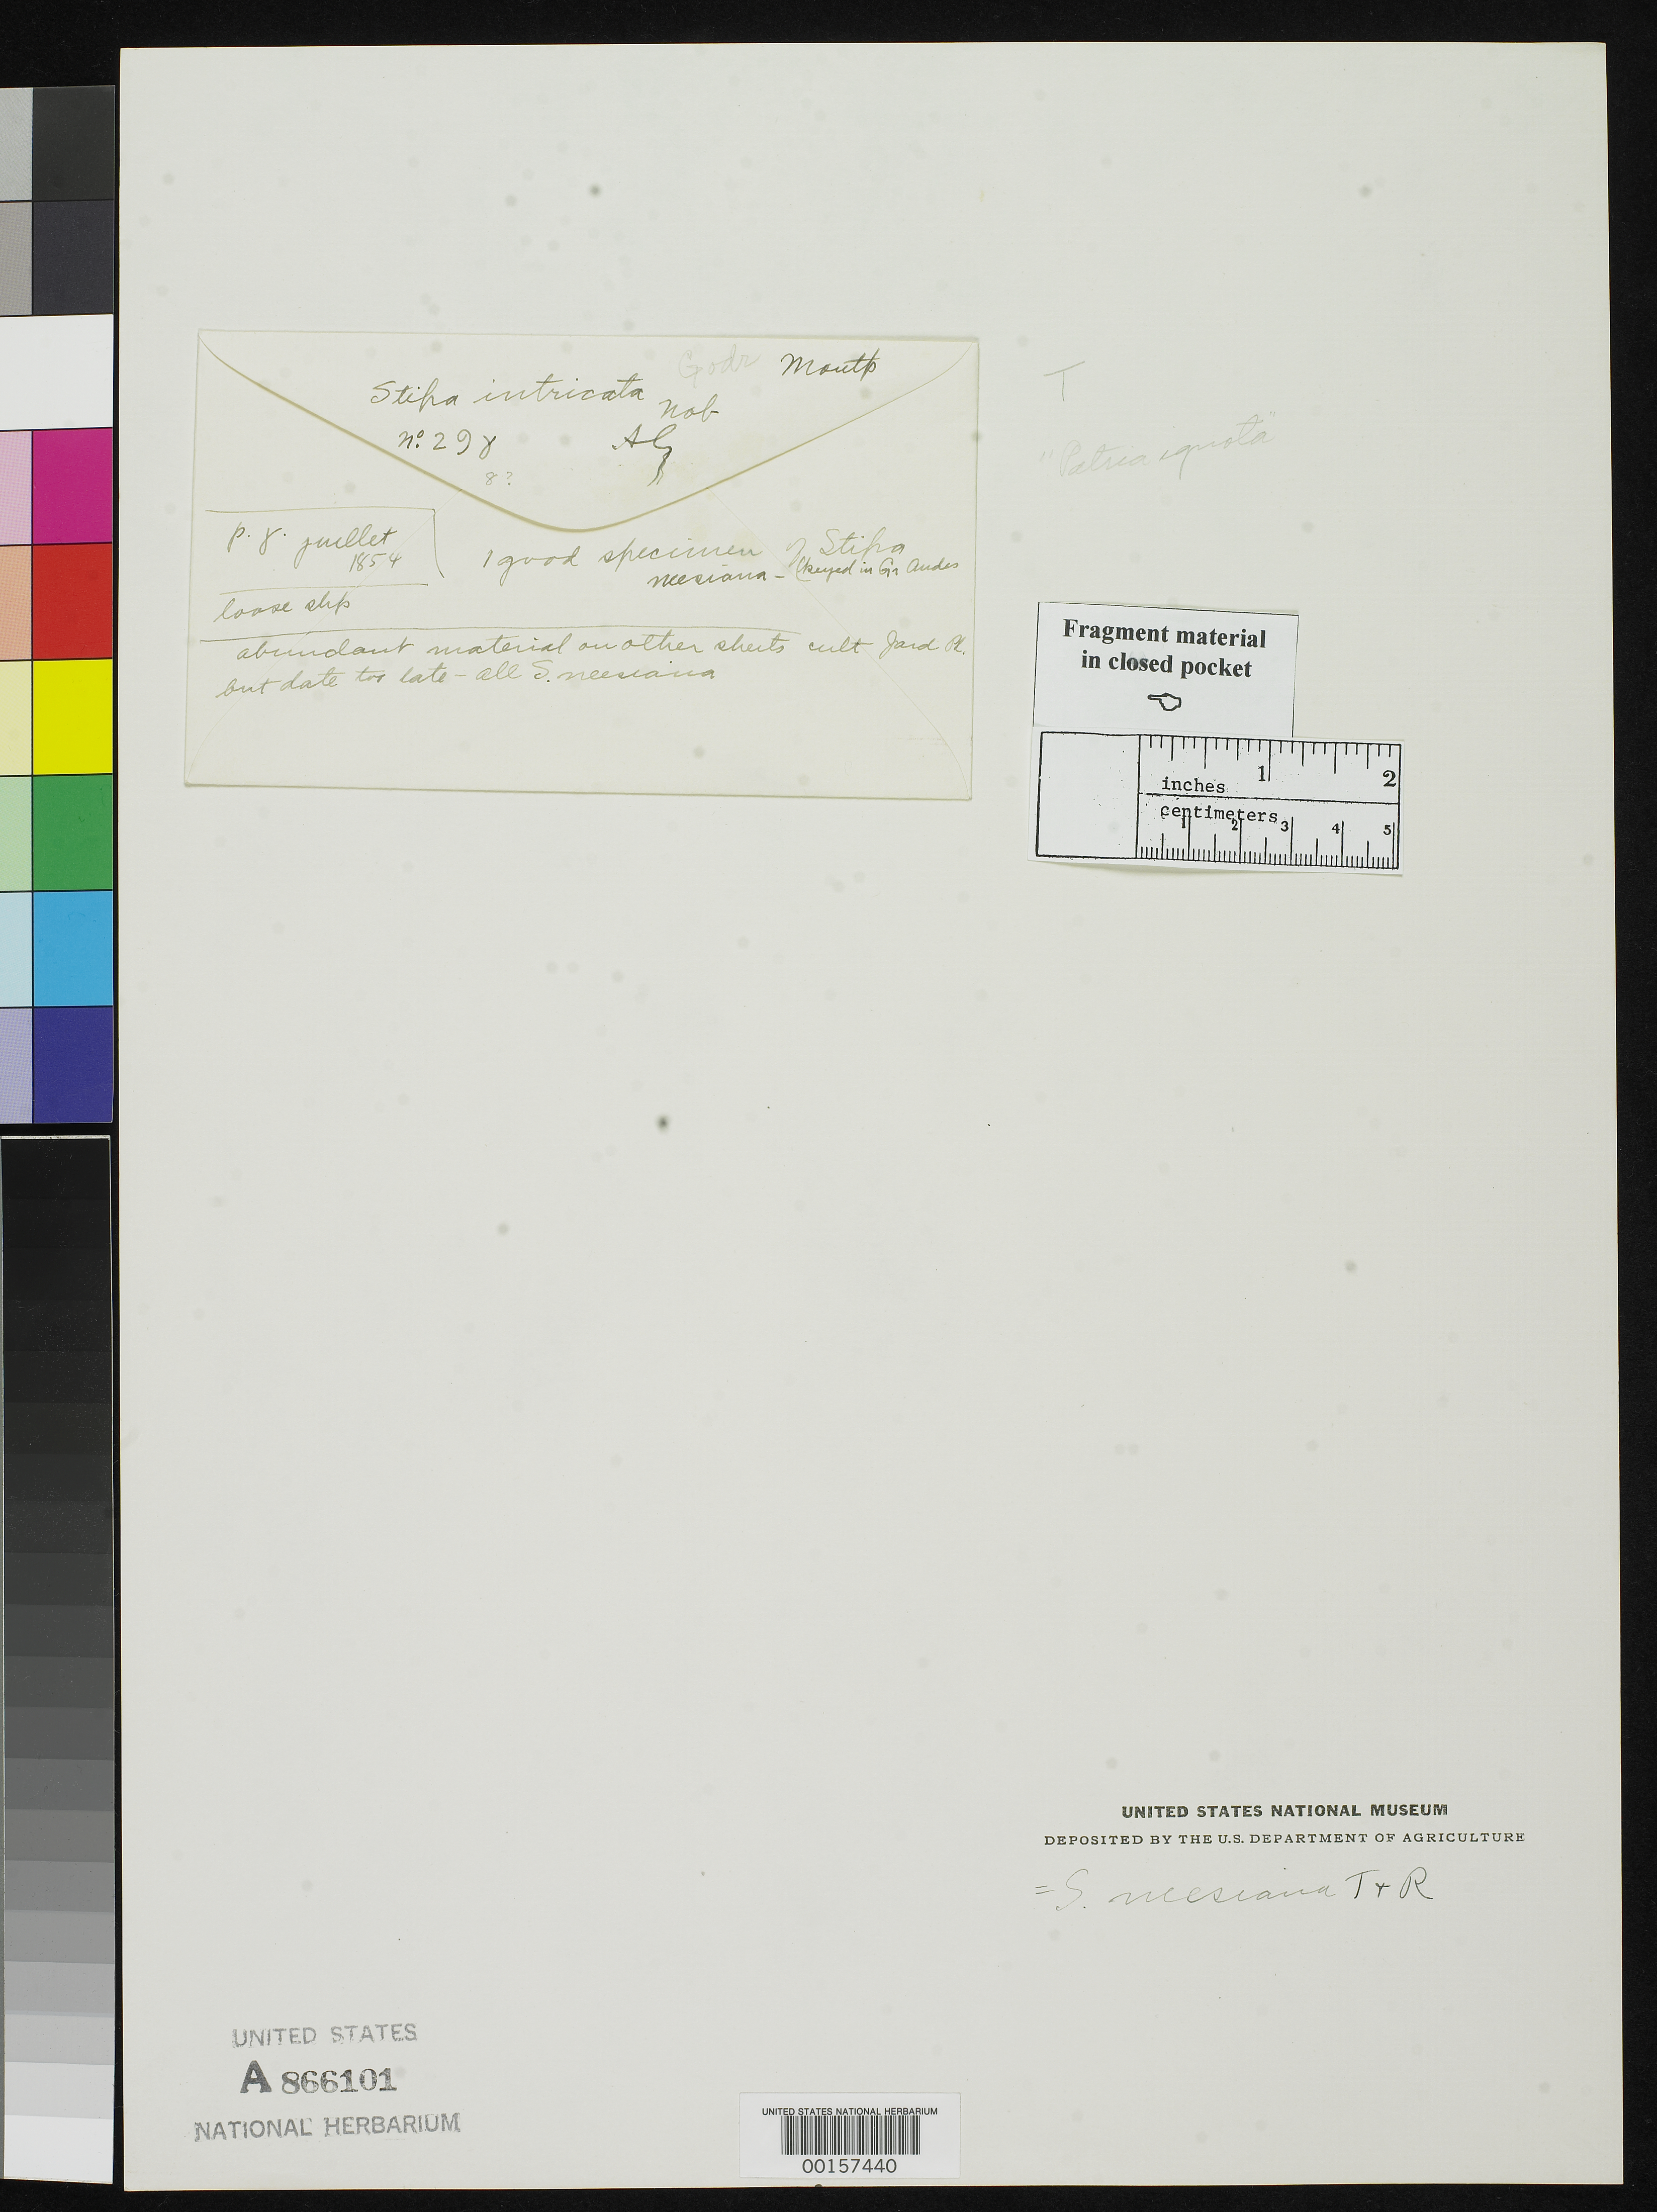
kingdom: Plantae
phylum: Tracheophyta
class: Liliopsida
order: Poales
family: Poaceae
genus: Stipa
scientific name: Stipa intricata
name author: Godr.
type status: Type Fragment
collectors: D. A. Godron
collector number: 298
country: France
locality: Patria Ignota, Port Juvenal.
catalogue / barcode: US 866101A